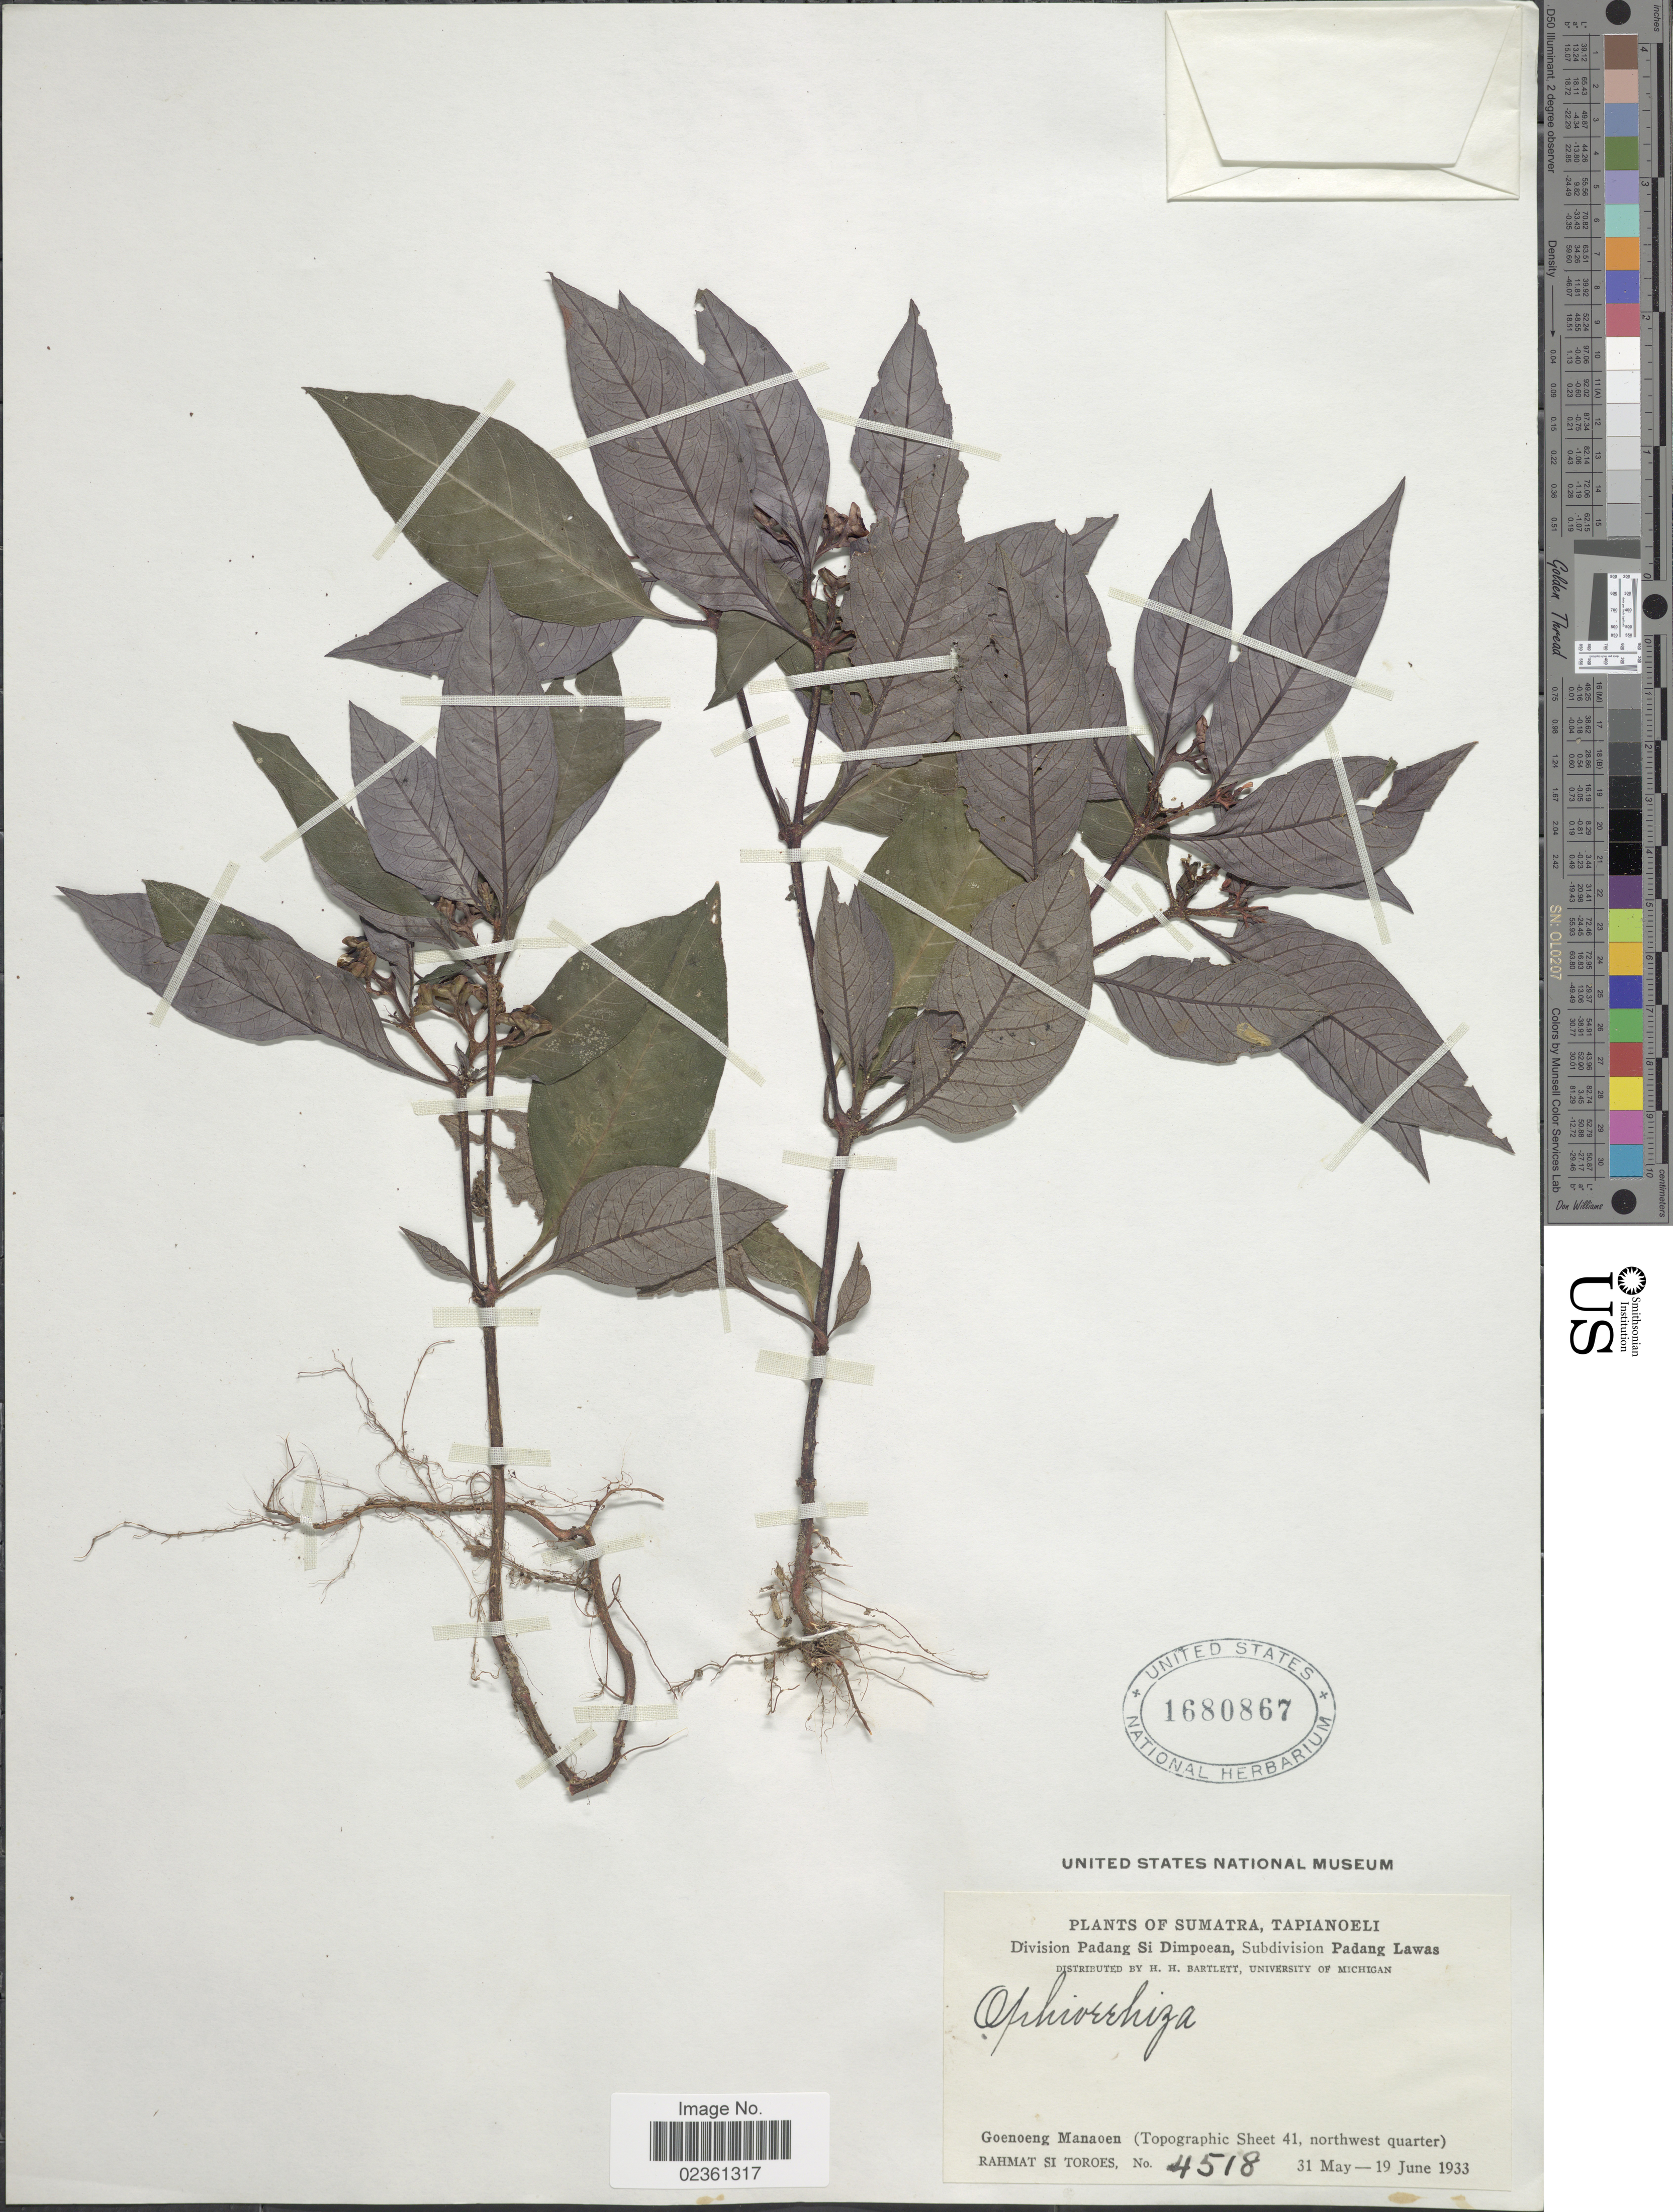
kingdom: Plantae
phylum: Tracheophyta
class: Magnoliopsida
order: Gentianales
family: Rubiaceae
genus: Ophiorrhiza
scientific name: Ophiorrhiza sp.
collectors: Rahmat Si Boeea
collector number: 4518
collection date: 1933-05-31/1933-06-19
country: Indonesia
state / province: Sumatra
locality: Tapianoeli, Division Padang Si Dimpoean, Subdivision Padan Lawas, Goenoeng Manaoen (Topographic Sheet 41, northwest quarter).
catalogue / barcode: US 1680867